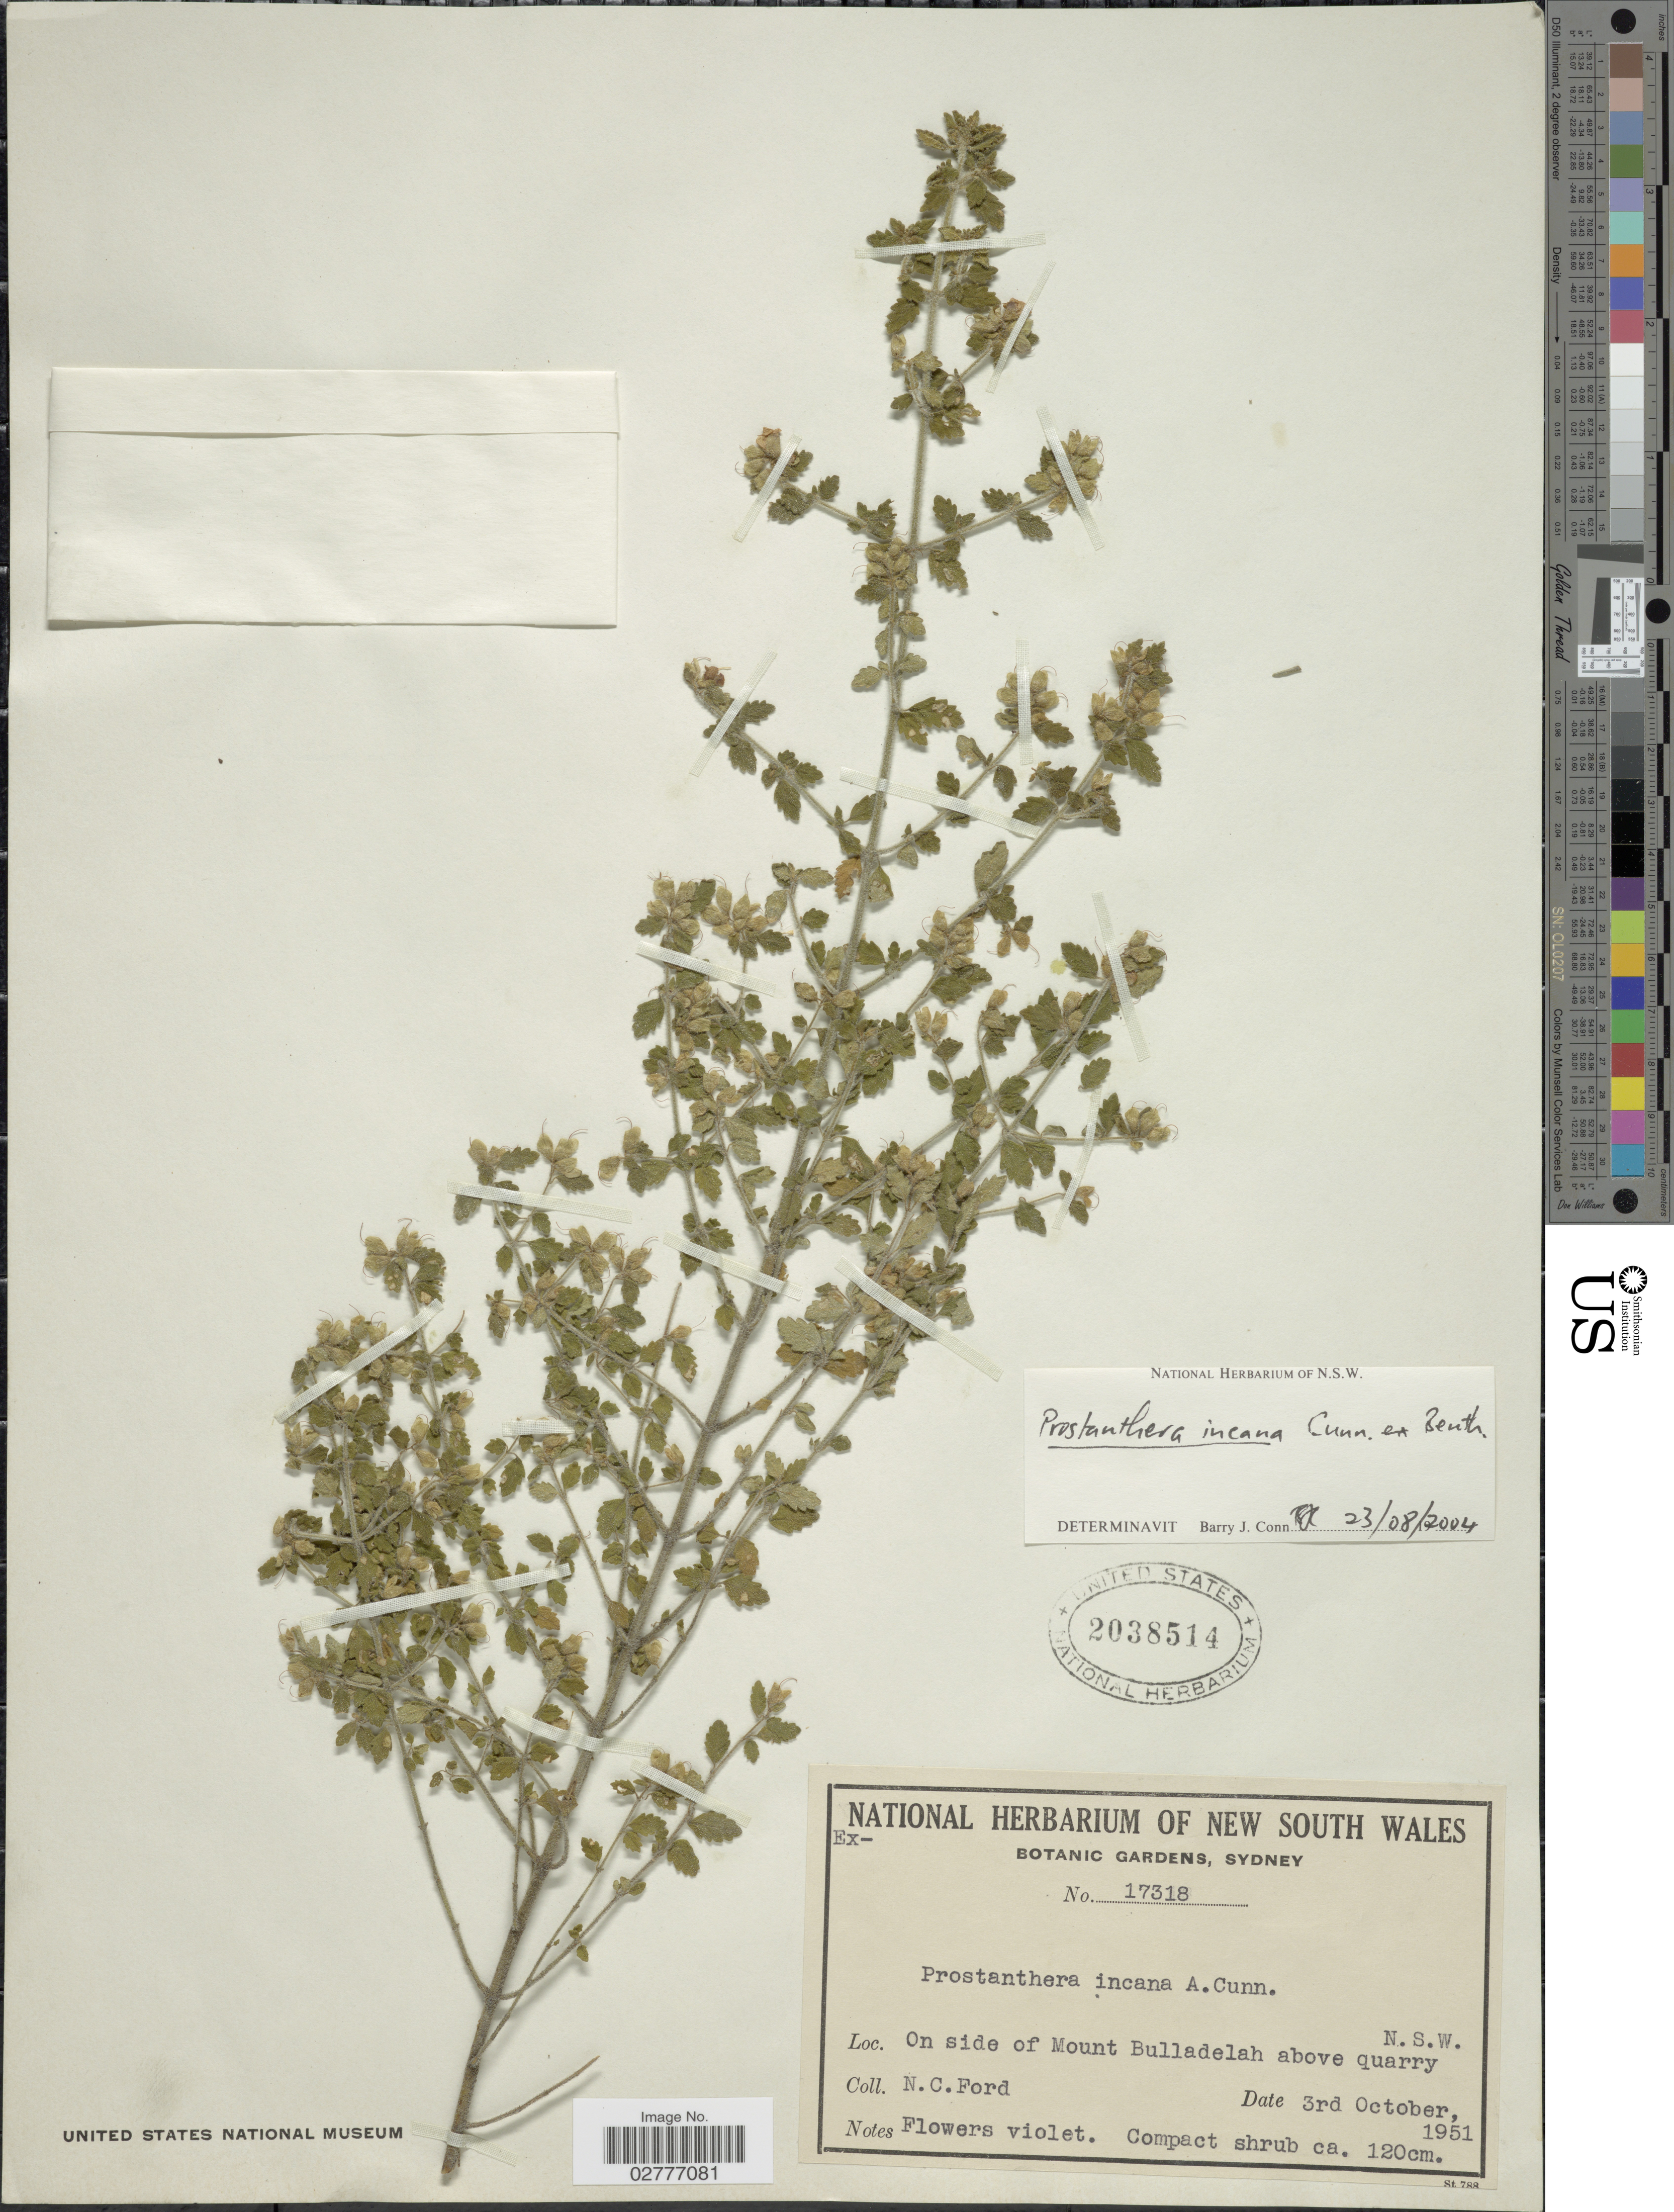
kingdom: Plantae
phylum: Tracheophyta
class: Magnoliopsida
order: Lamiales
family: Lamiaceae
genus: Prostanthera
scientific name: Prostanthera incana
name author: A. Cunn. ex Benth.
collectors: N. Ford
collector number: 17318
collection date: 1951-10-03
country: Australia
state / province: New South Wales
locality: On side of Mount Bulladelah above quarry. N.S.W.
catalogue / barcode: US 2038514